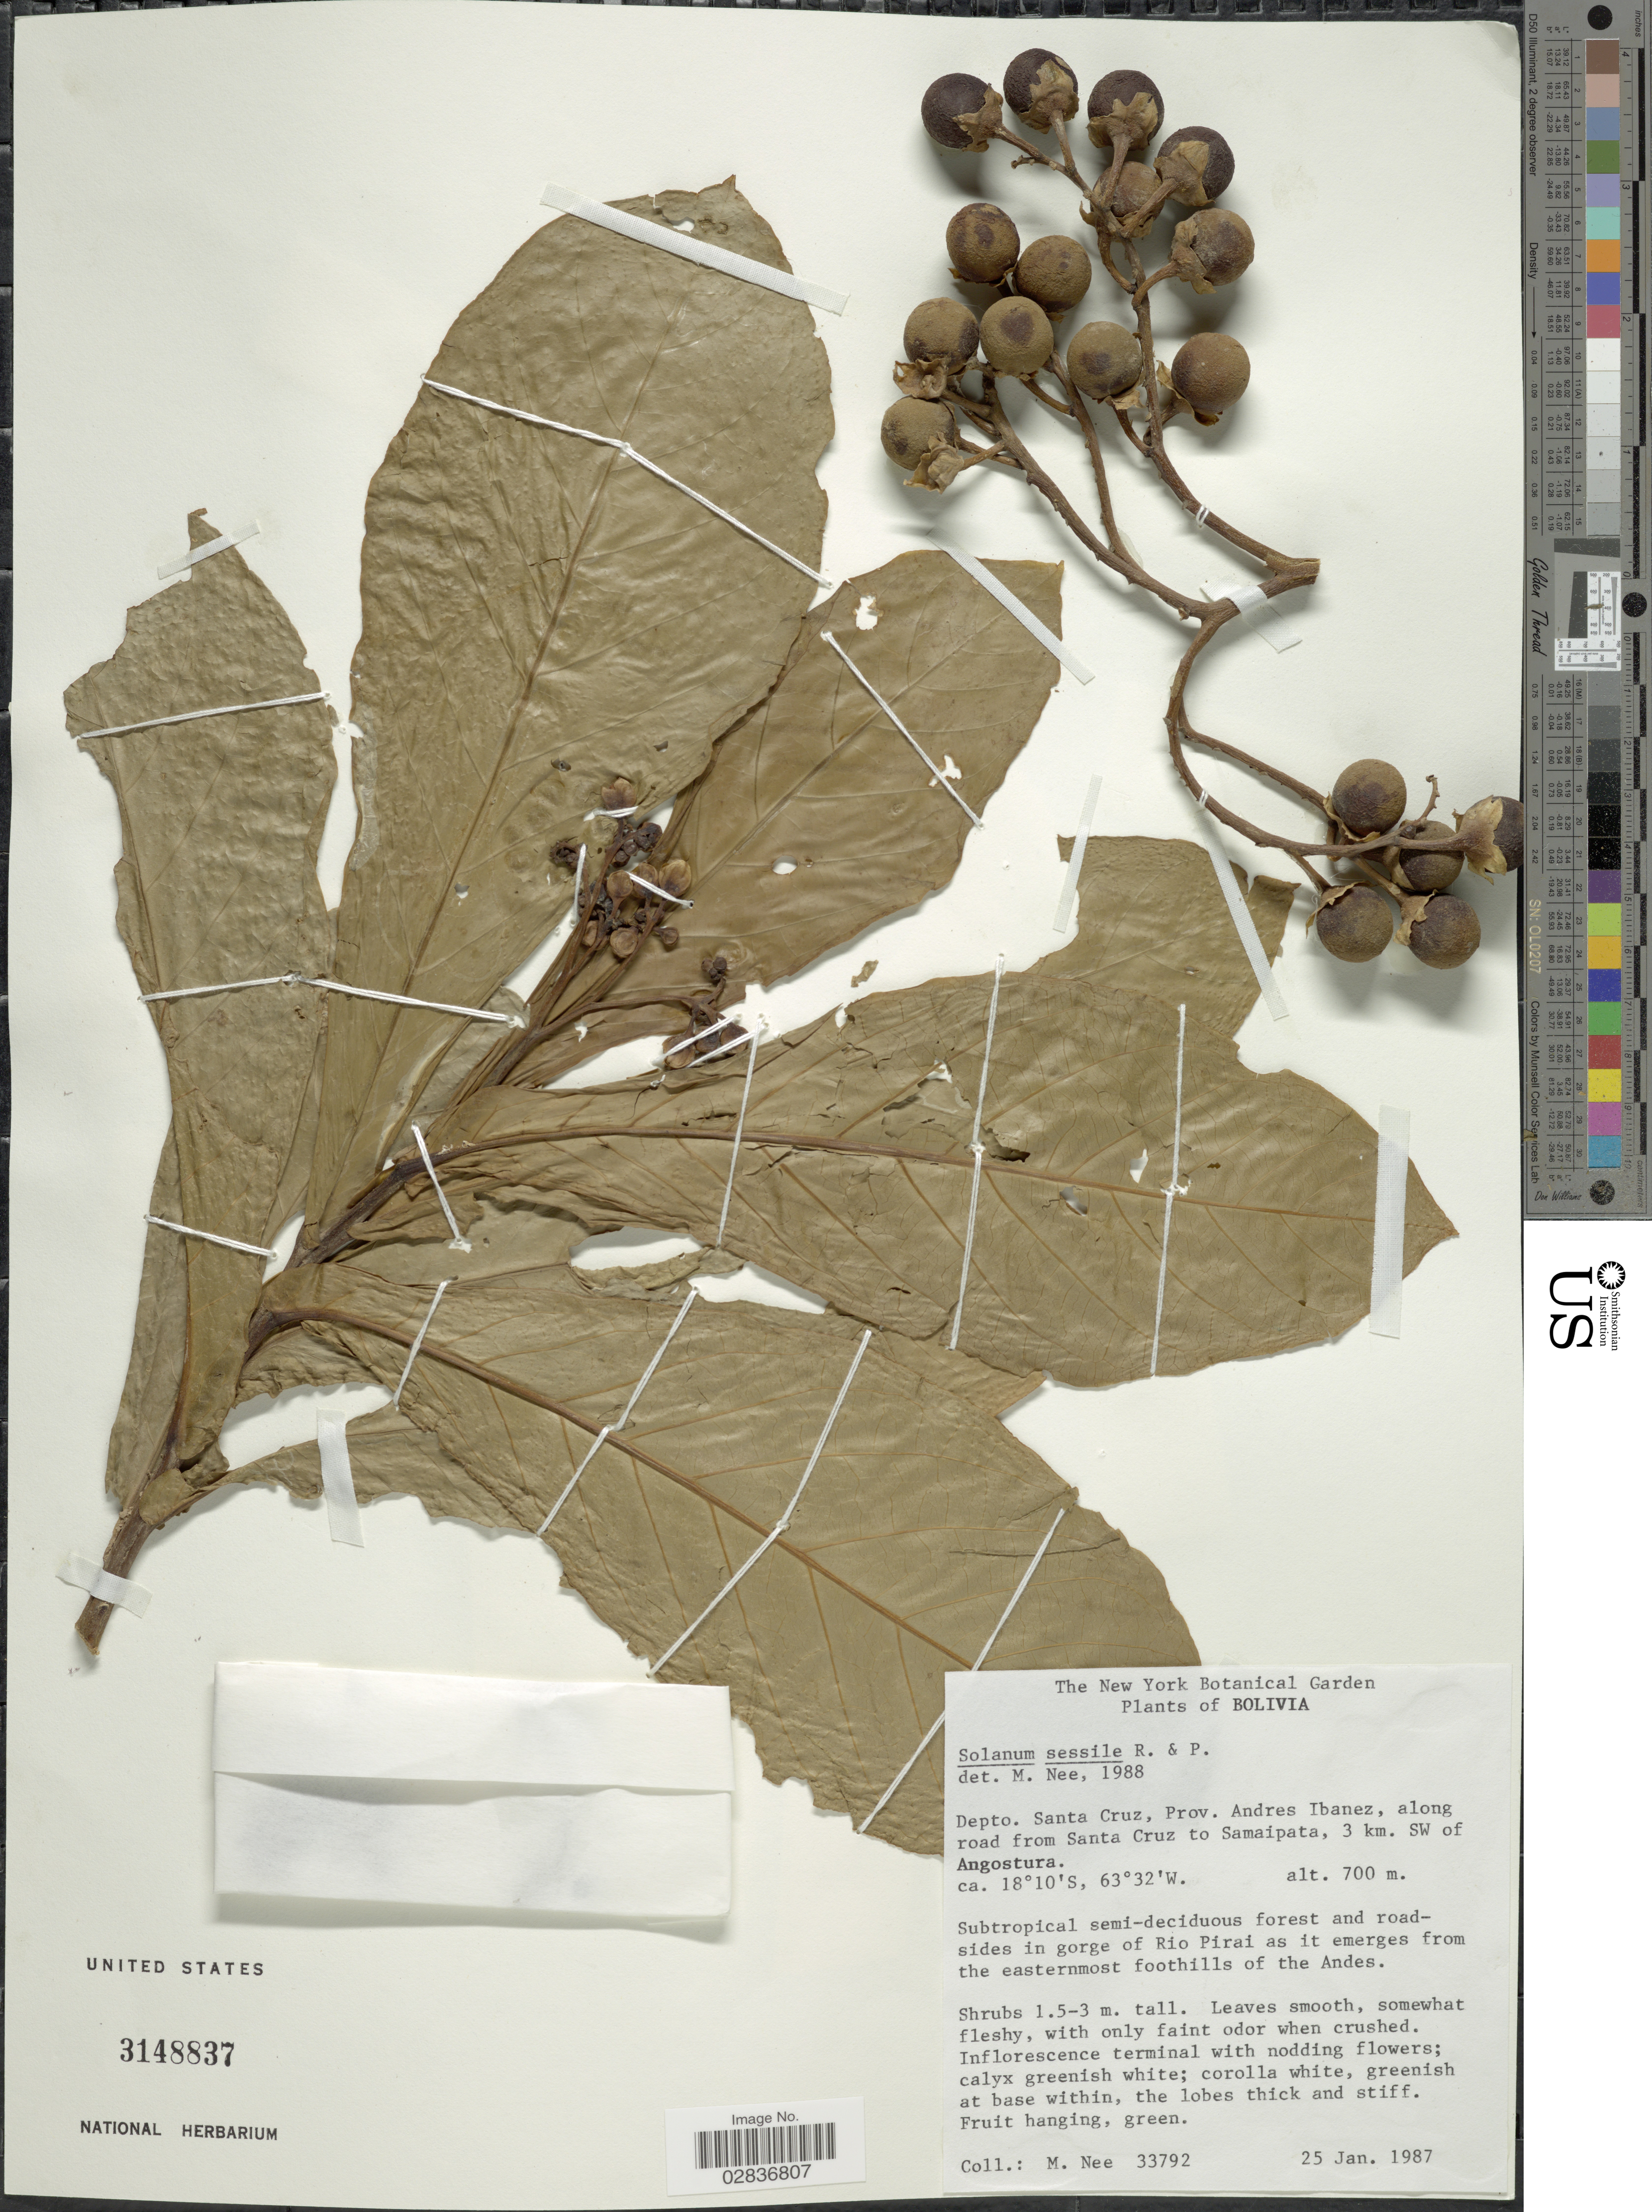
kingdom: Plantae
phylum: Tracheophyta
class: Magnoliopsida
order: Solanales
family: Solanaceae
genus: Solanum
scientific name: Solanum sessile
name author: Ruiz & Pav.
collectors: M. Nee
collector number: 33792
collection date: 1987-01-25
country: Bolivia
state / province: Santa Cruz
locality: Depto. Santa Cruz, Prov. Andres Ibanez, along road from Santa Cruz to Samaipata, 3 km. SW of Angostura.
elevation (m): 700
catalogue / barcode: US 3148837